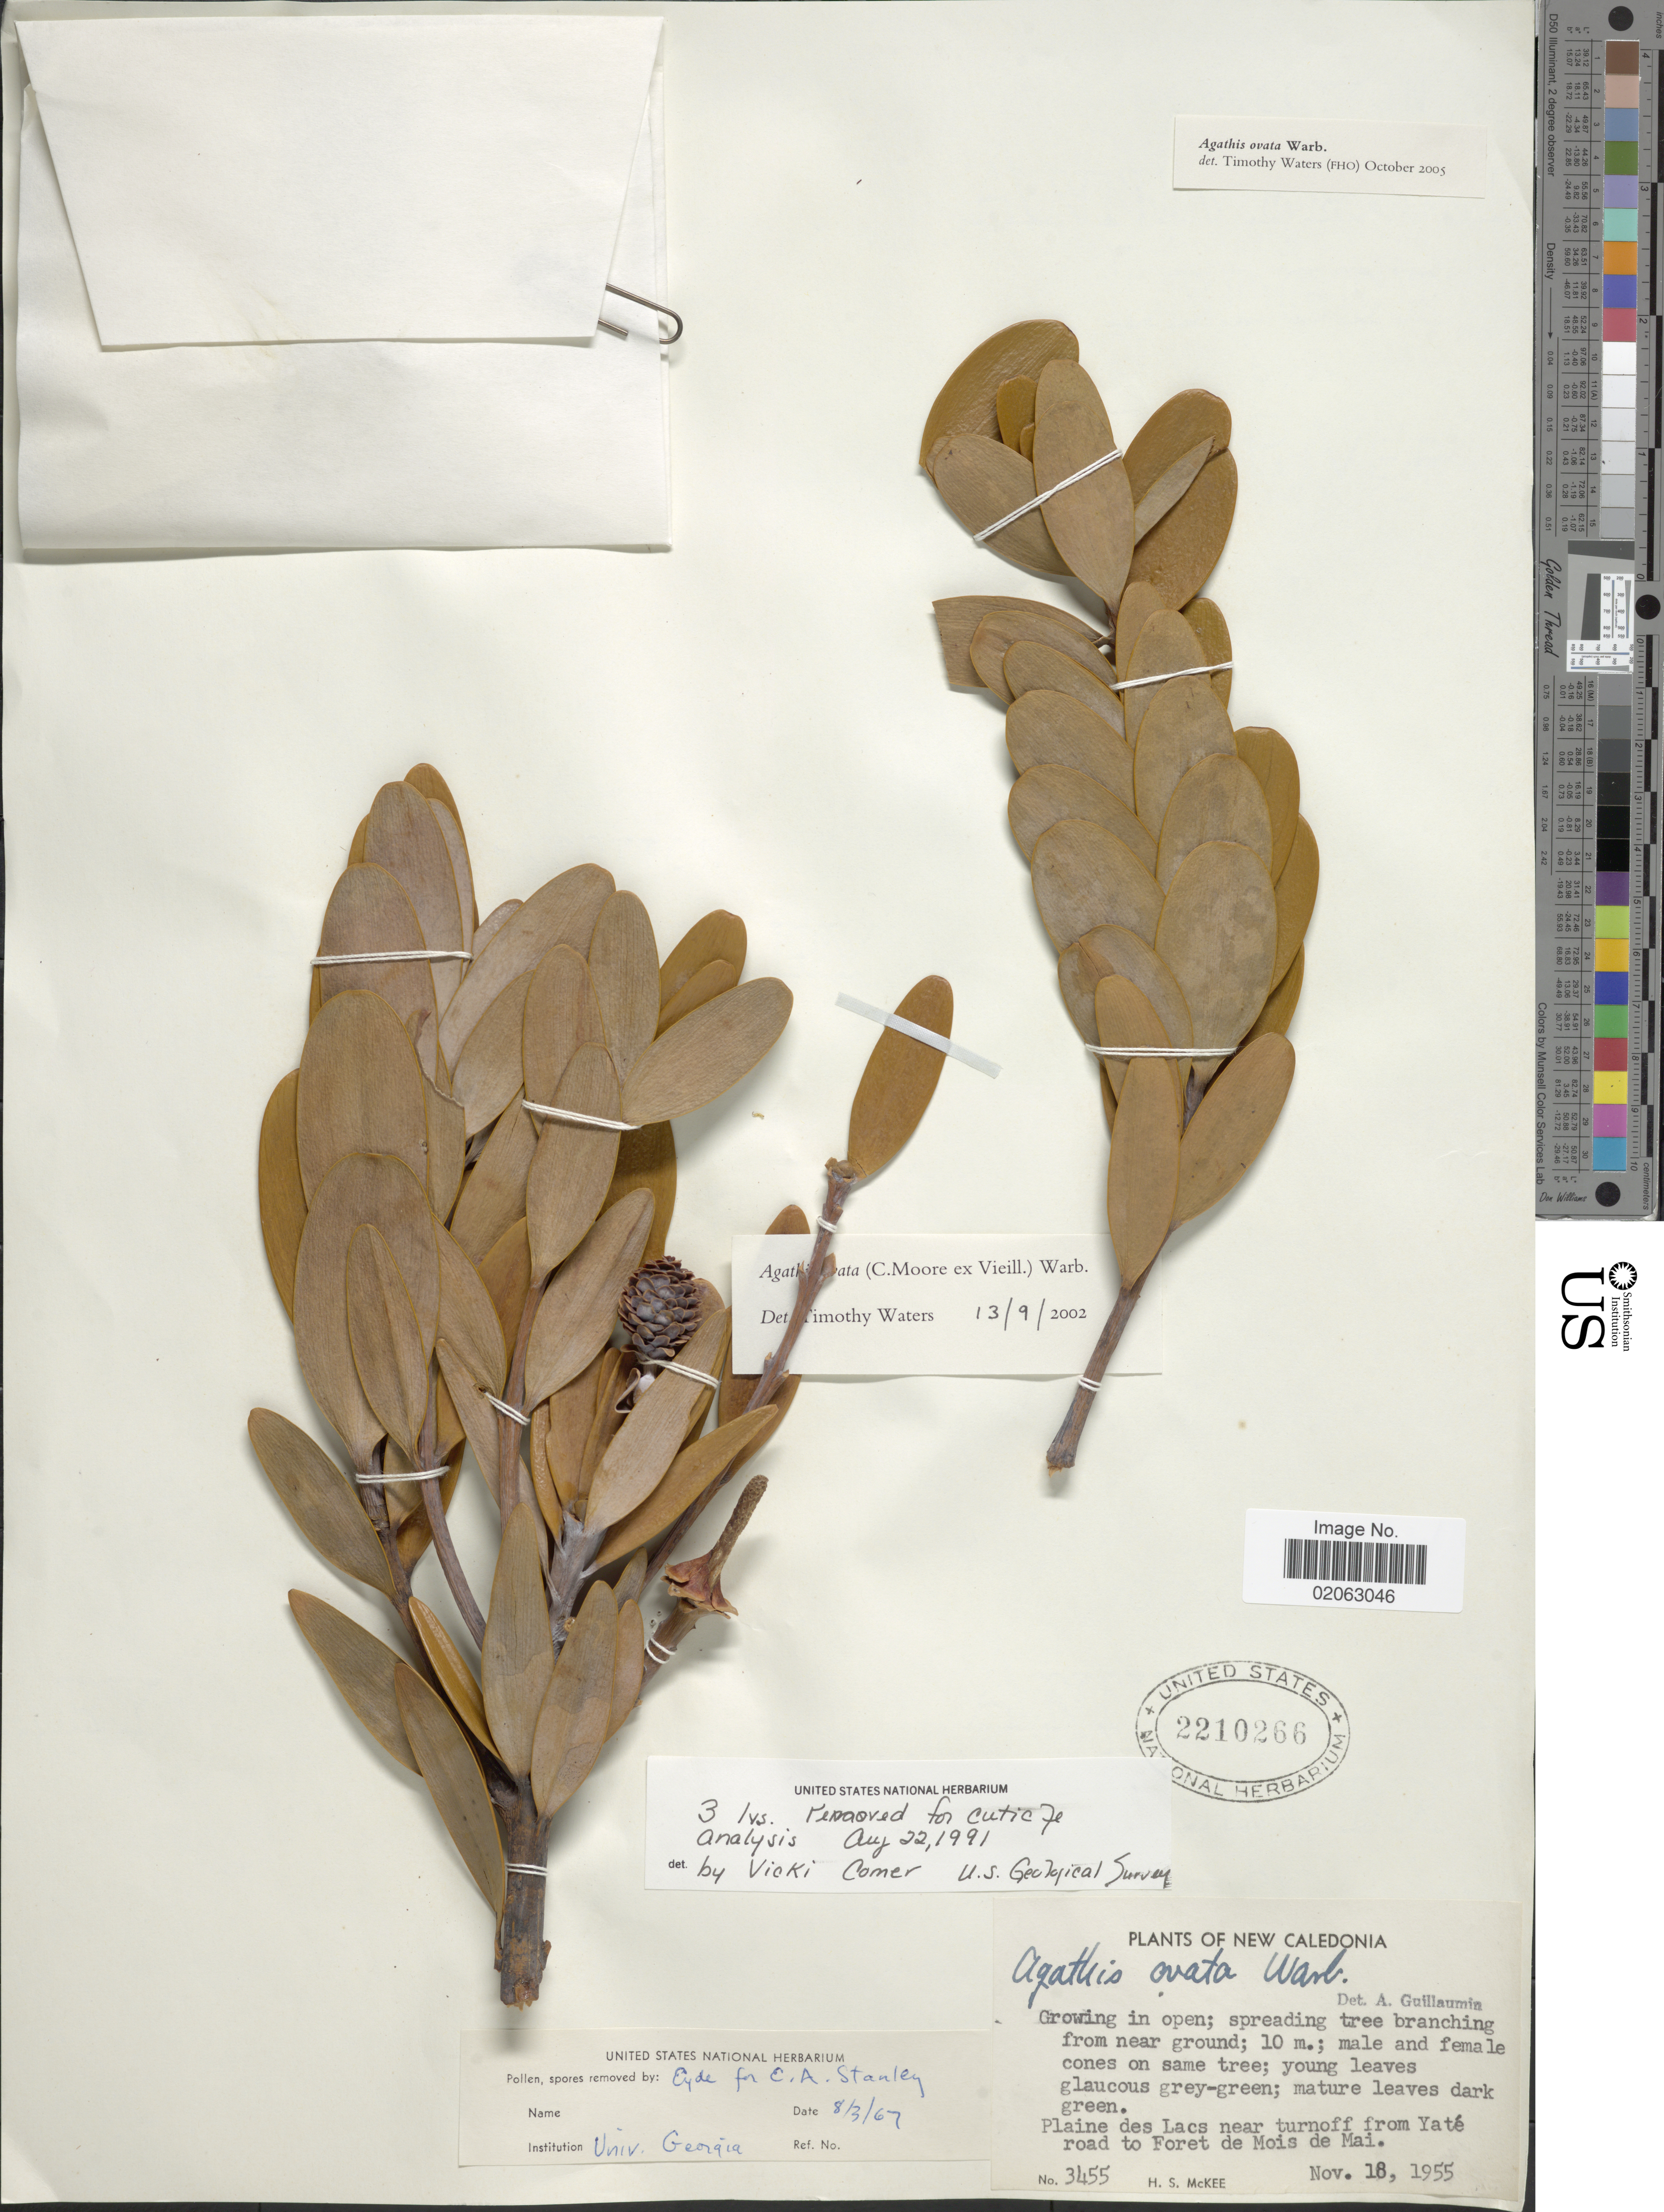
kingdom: Plantae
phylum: Tracheophyta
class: Pinopsida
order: Pinales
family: Araucariaceae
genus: Agathis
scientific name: Agathis ovata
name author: (C. Moore ex Vieill.) Warb.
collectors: H. S. McKee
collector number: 3455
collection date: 1955-11-18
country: New Caledonia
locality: Plaine des Lacs near turnoff from Yate road to Foret de Mois de Mai.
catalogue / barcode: US 2210266